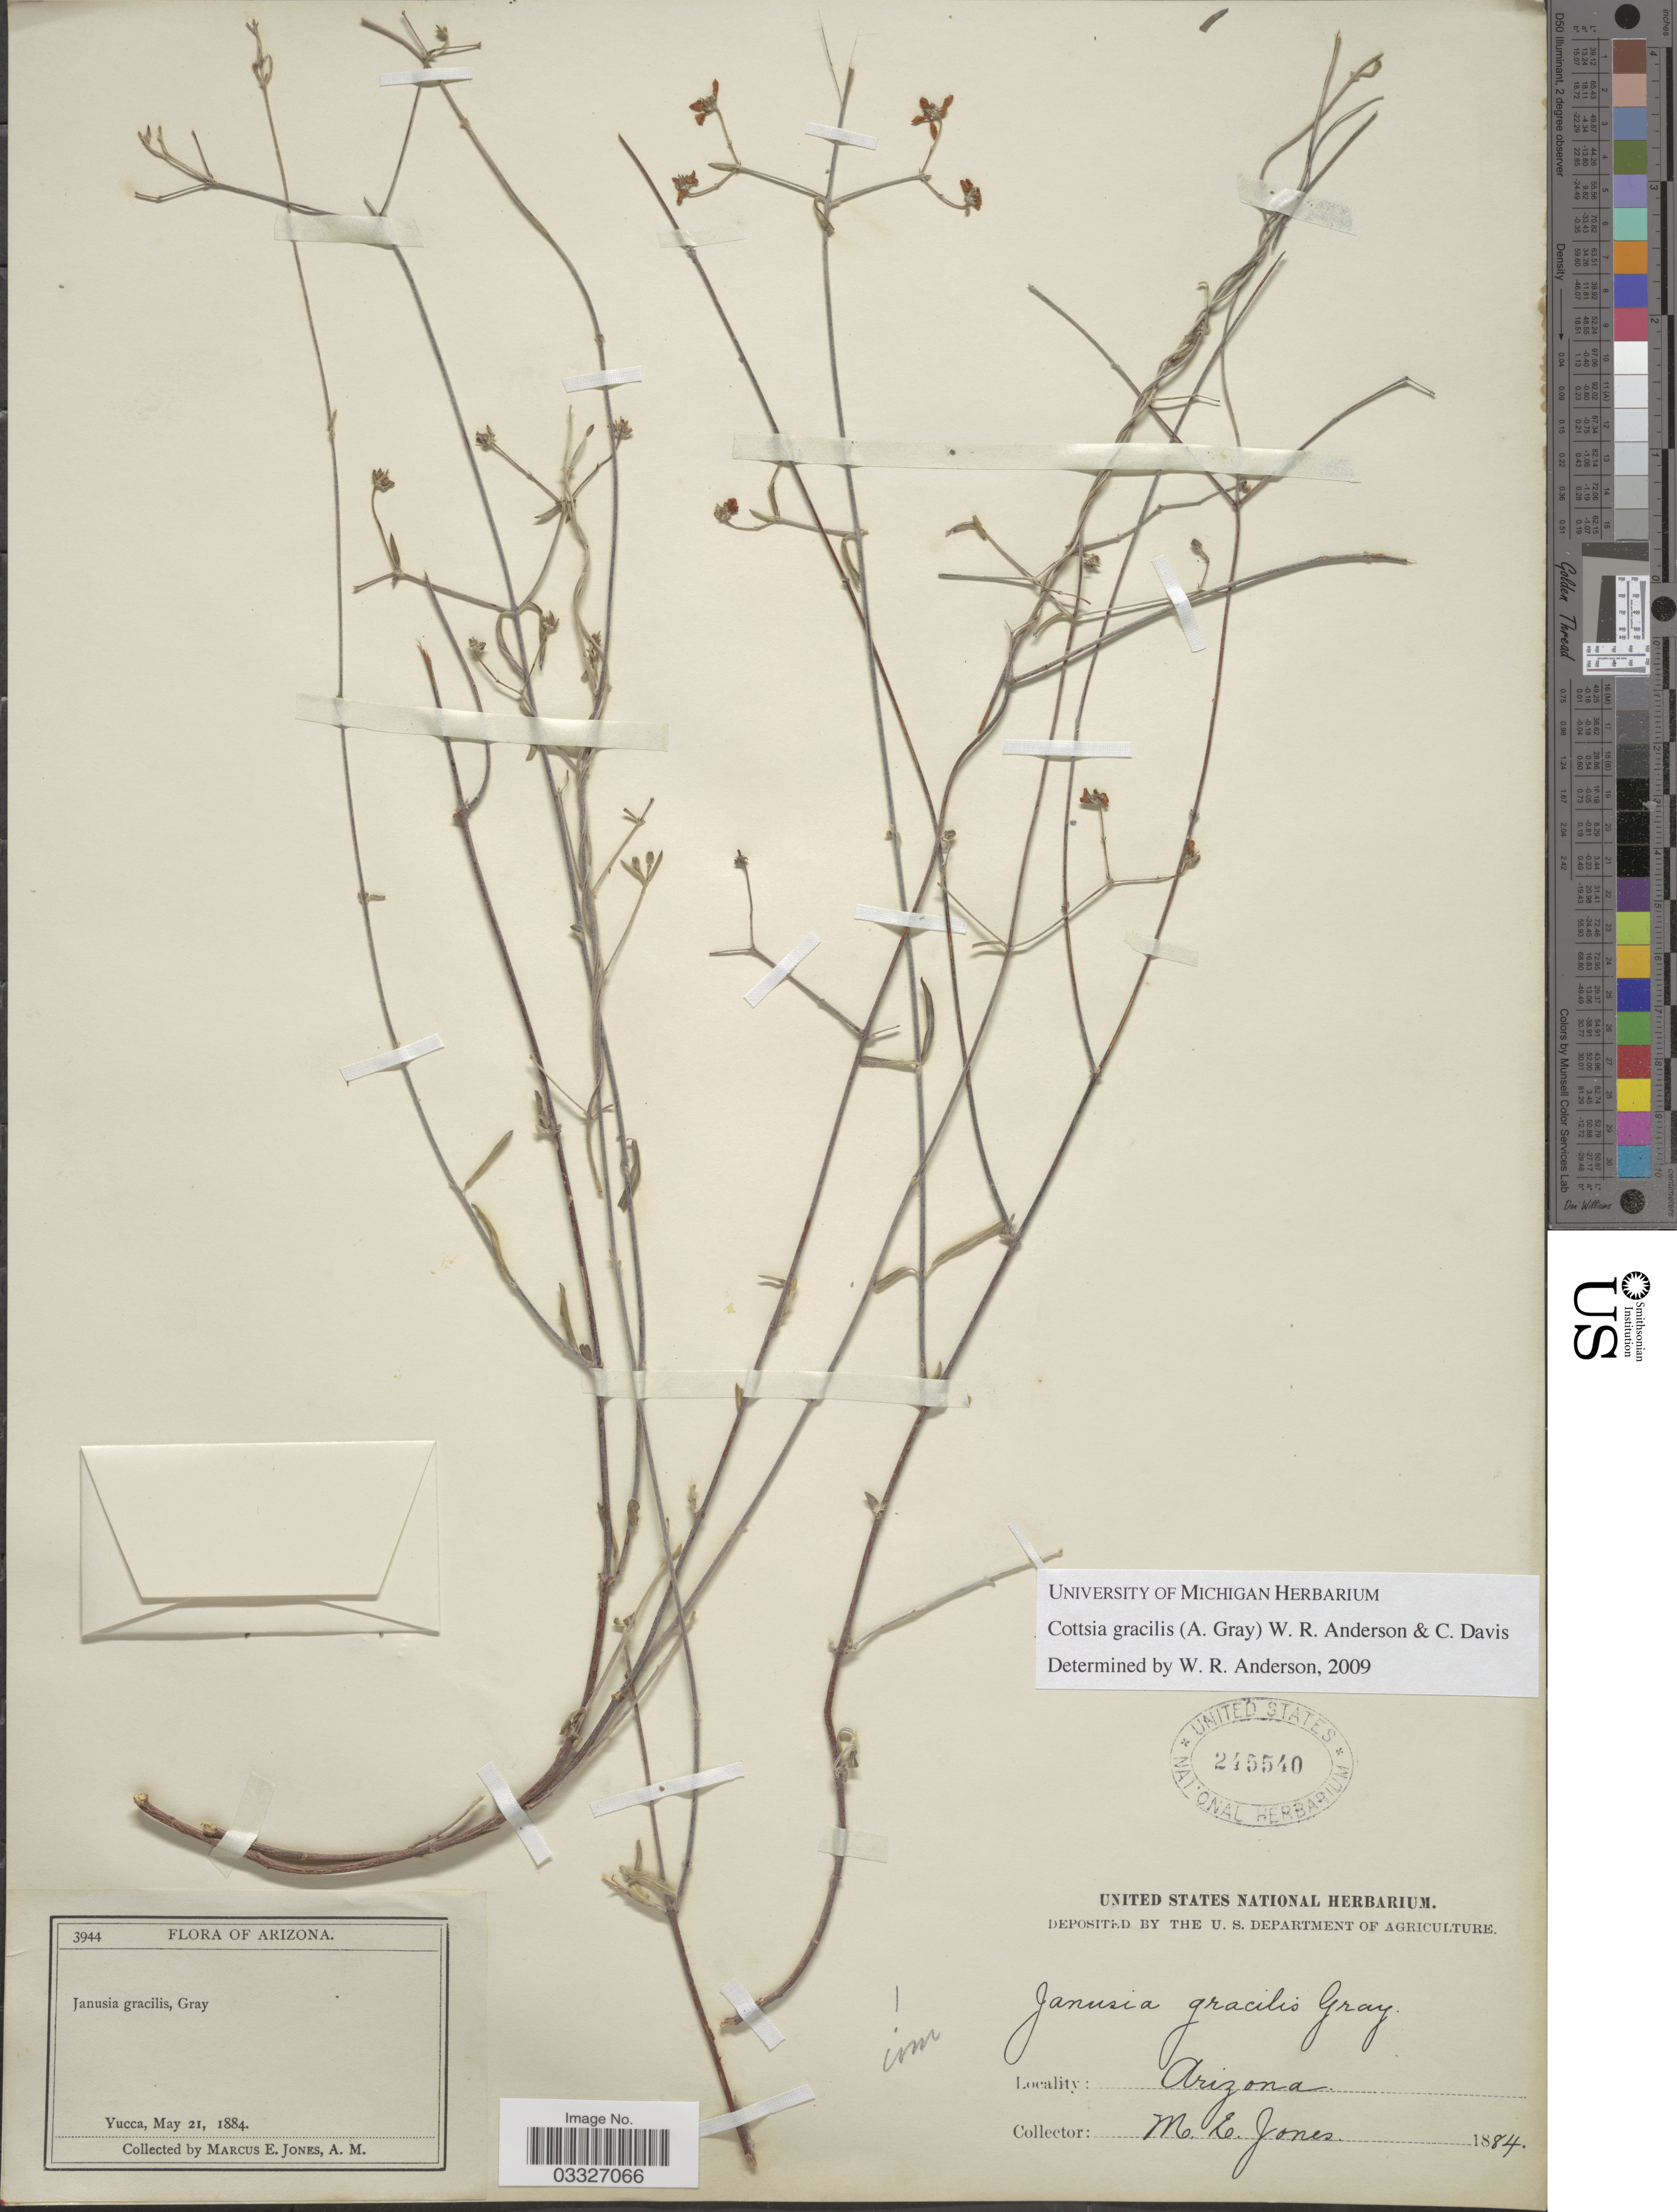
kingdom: Plantae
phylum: Tracheophyta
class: Magnoliopsida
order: Malpighiales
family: Malpighiaceae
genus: Cottsia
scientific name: Cottsia gracilis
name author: (A. Gray) W.R. Anderson & C. Davis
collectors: M. E. Jones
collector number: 3944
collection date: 1884-05-21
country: United States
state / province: Arizona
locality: Yucca.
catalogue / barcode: US 245540